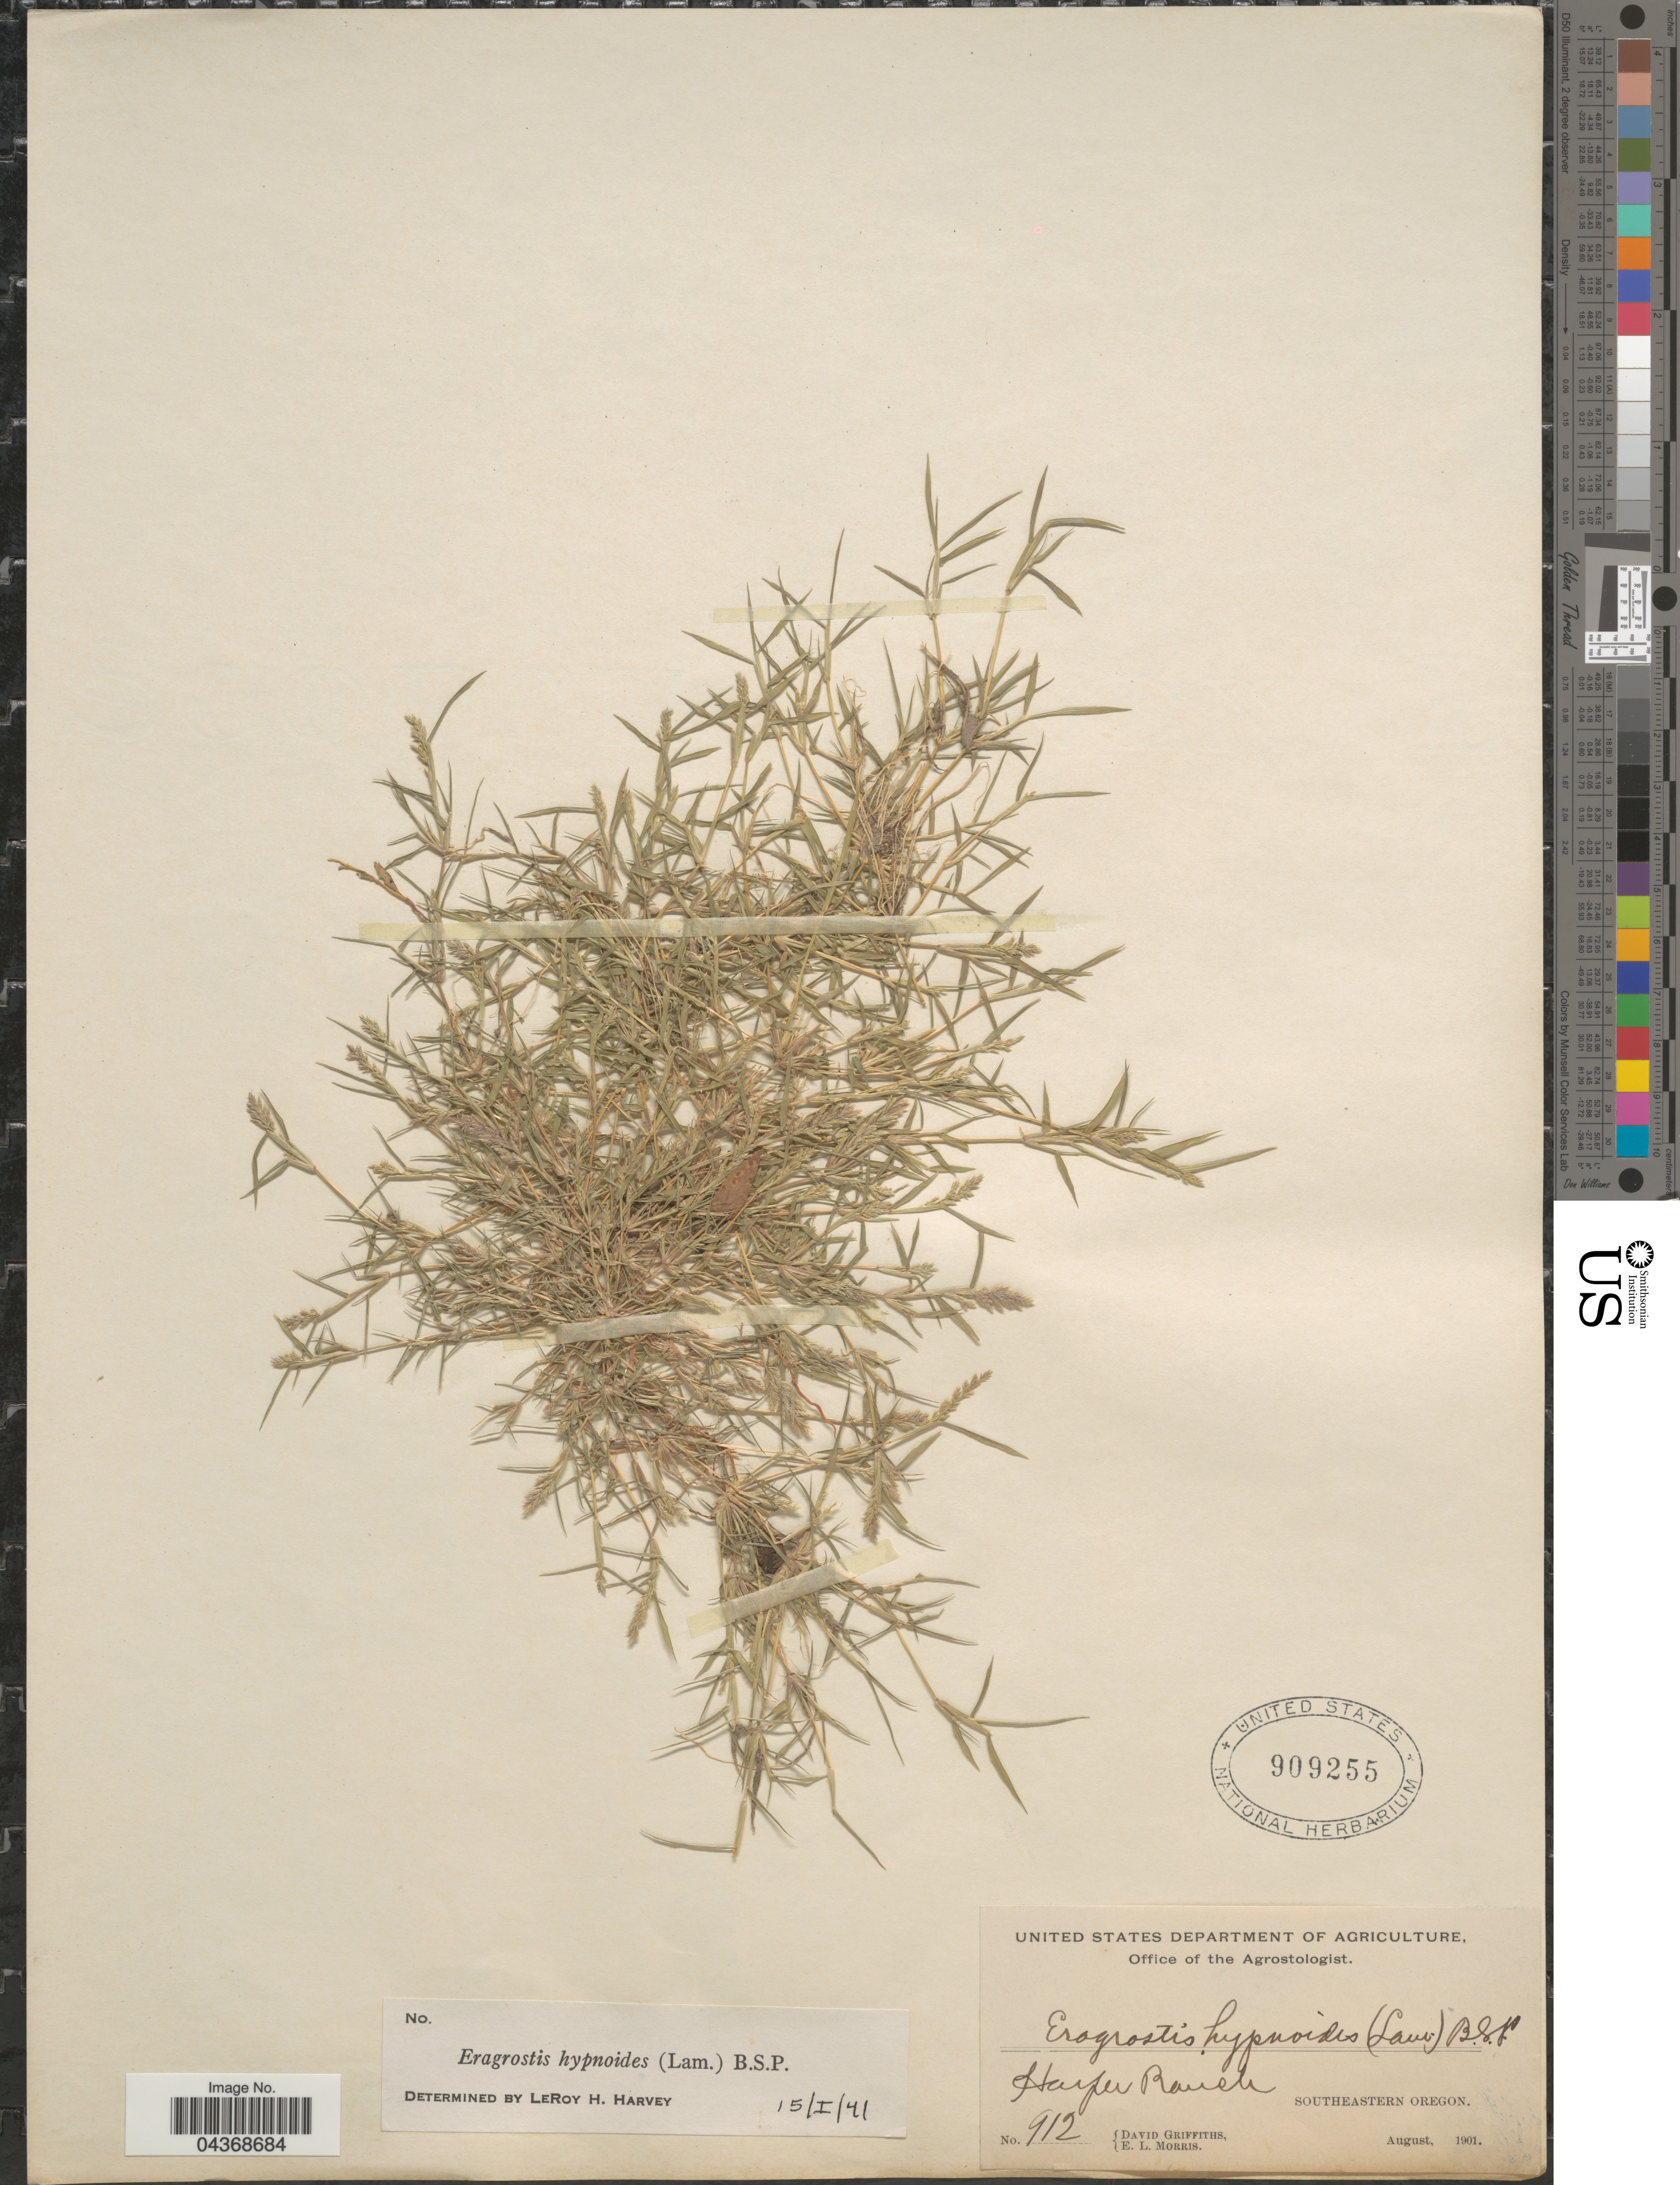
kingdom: Plantae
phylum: Tracheophyta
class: Liliopsida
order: Poales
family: Poaceae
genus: Eragrostis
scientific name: Eragrostis hypnoides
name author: (Lam.) Britton, Stearns & Poggenb.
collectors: D. Griffiths & E. Morris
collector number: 912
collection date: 1901-08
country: United States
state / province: Oregon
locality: Harper Ranch. Southeastern Oregon.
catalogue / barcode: US 909255